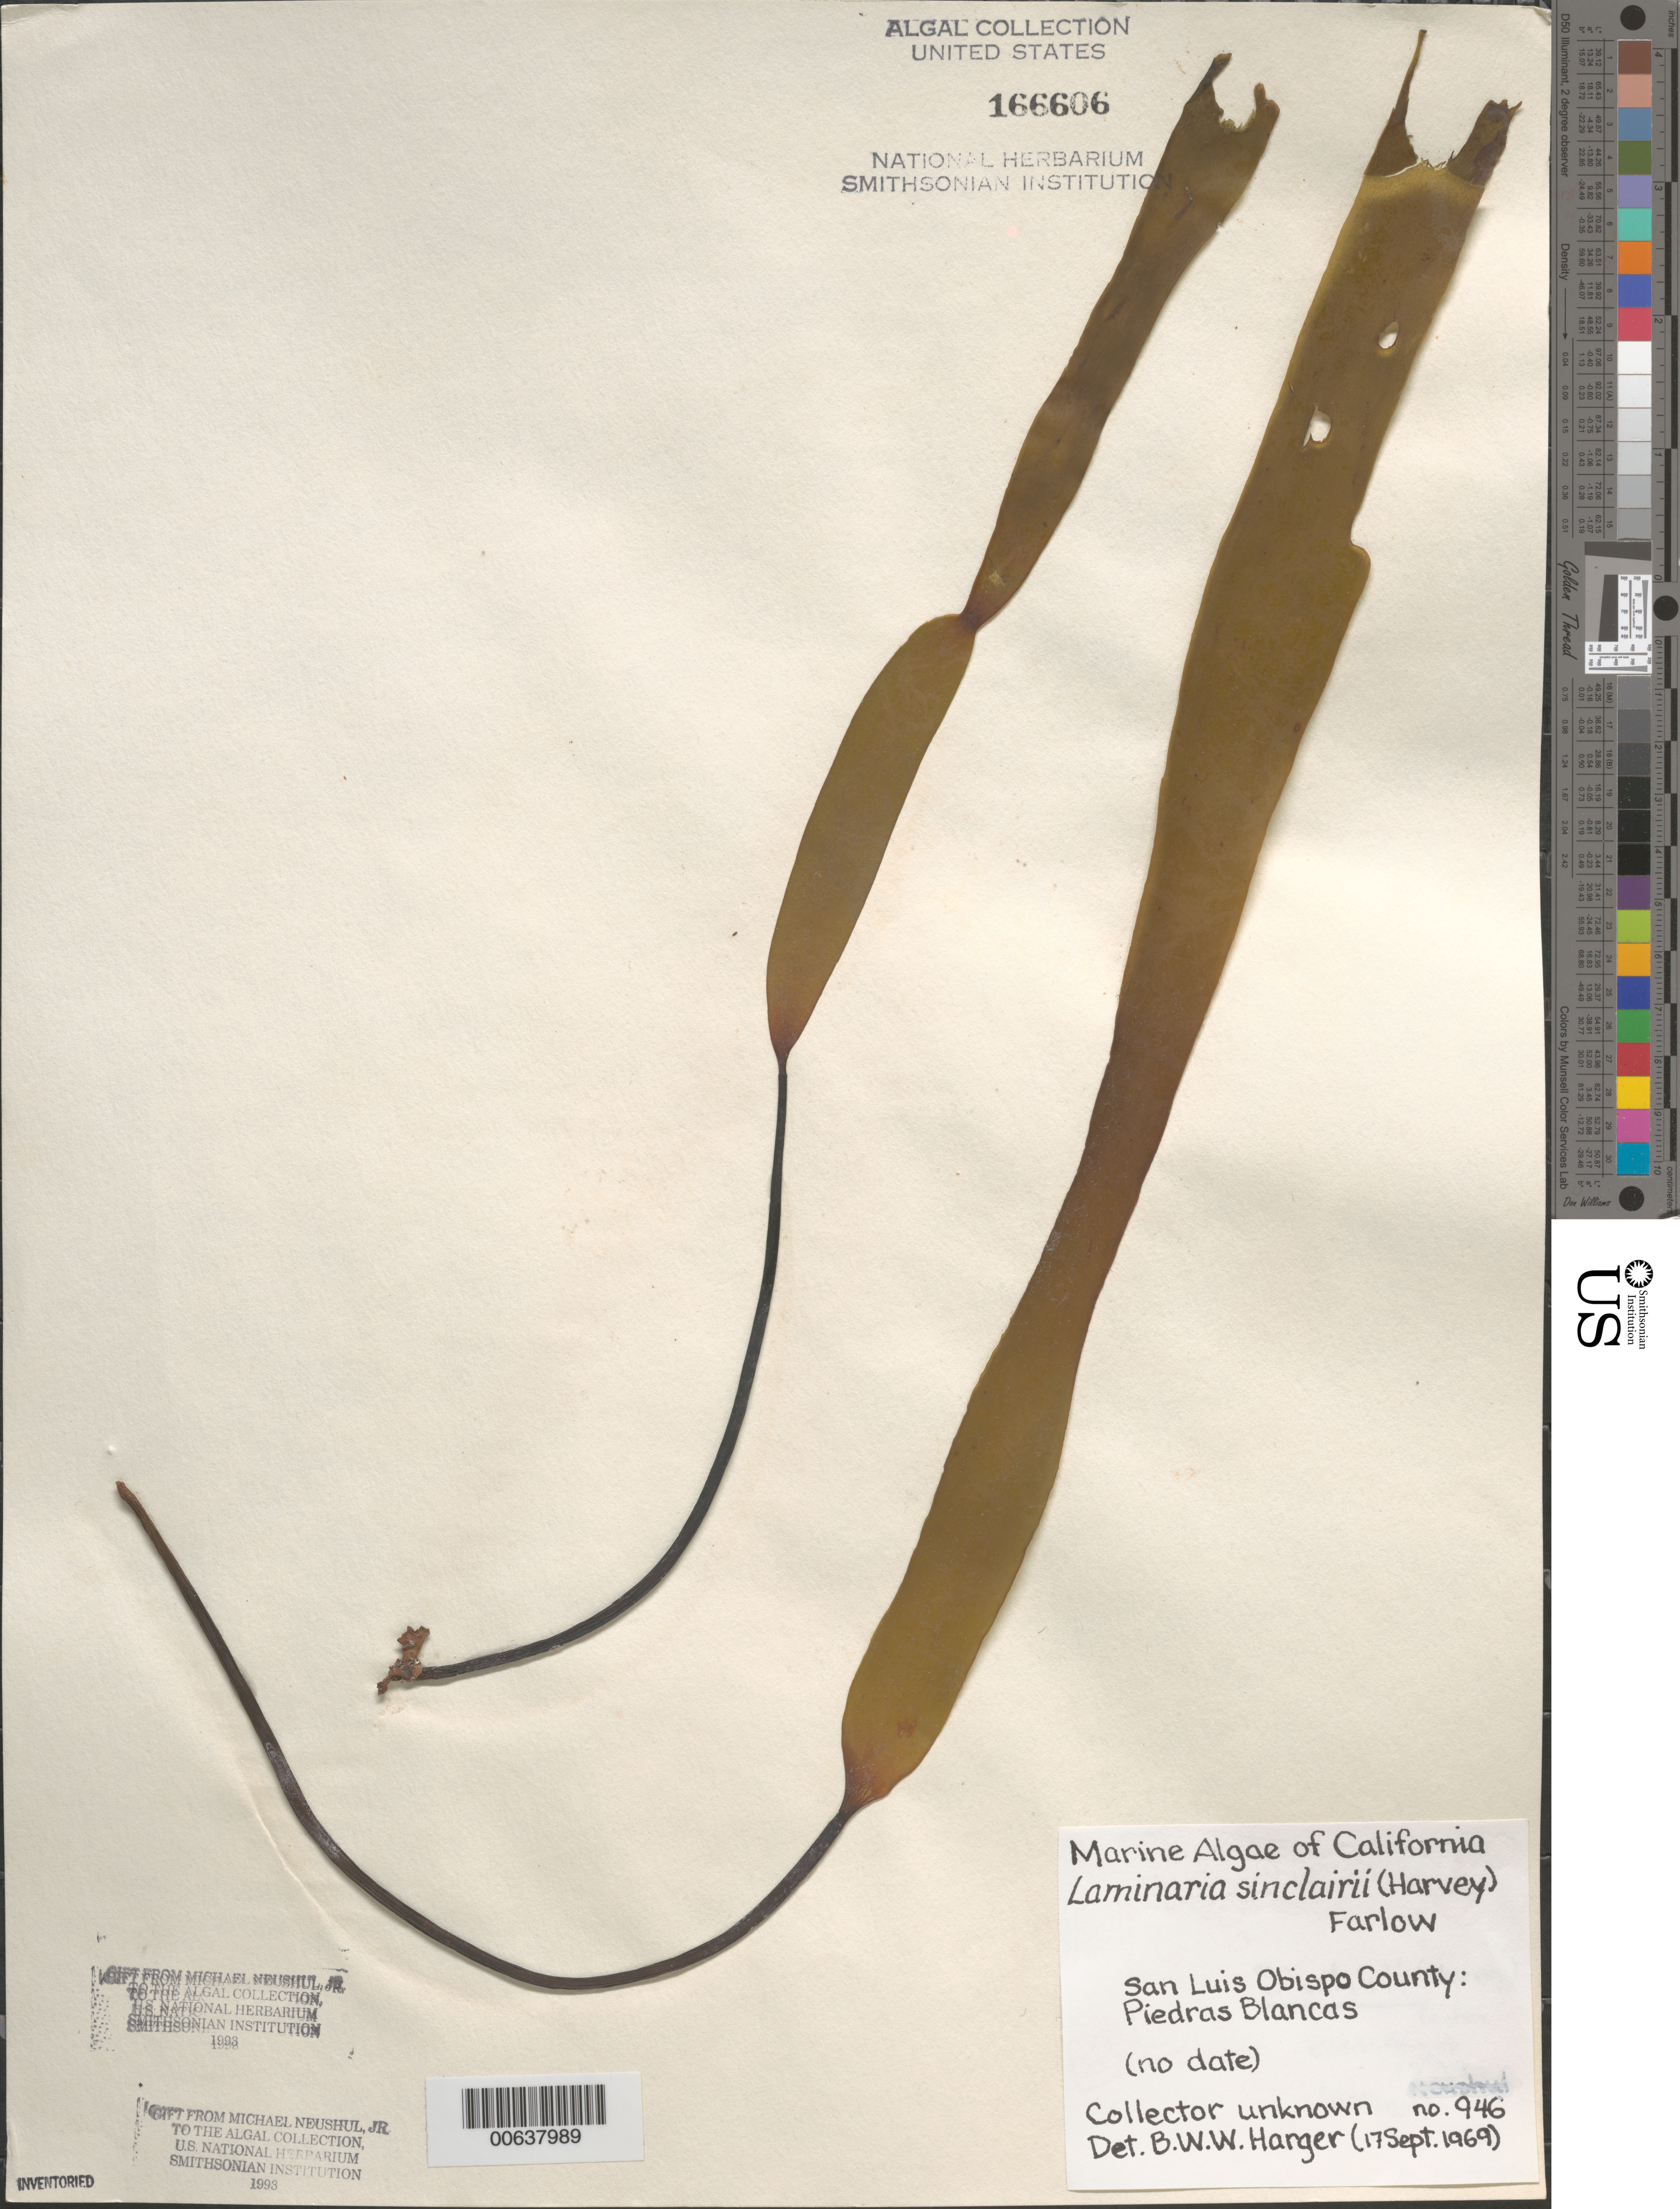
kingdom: Chromista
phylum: Ochrophyta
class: Phaeophyceae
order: Laminariales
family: Laminariaceae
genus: Laminaria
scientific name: Laminaria sinclairii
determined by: Harger, B. W. W.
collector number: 946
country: United States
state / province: California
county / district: San Luis Obispo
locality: Piedras Blancas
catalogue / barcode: US 166606